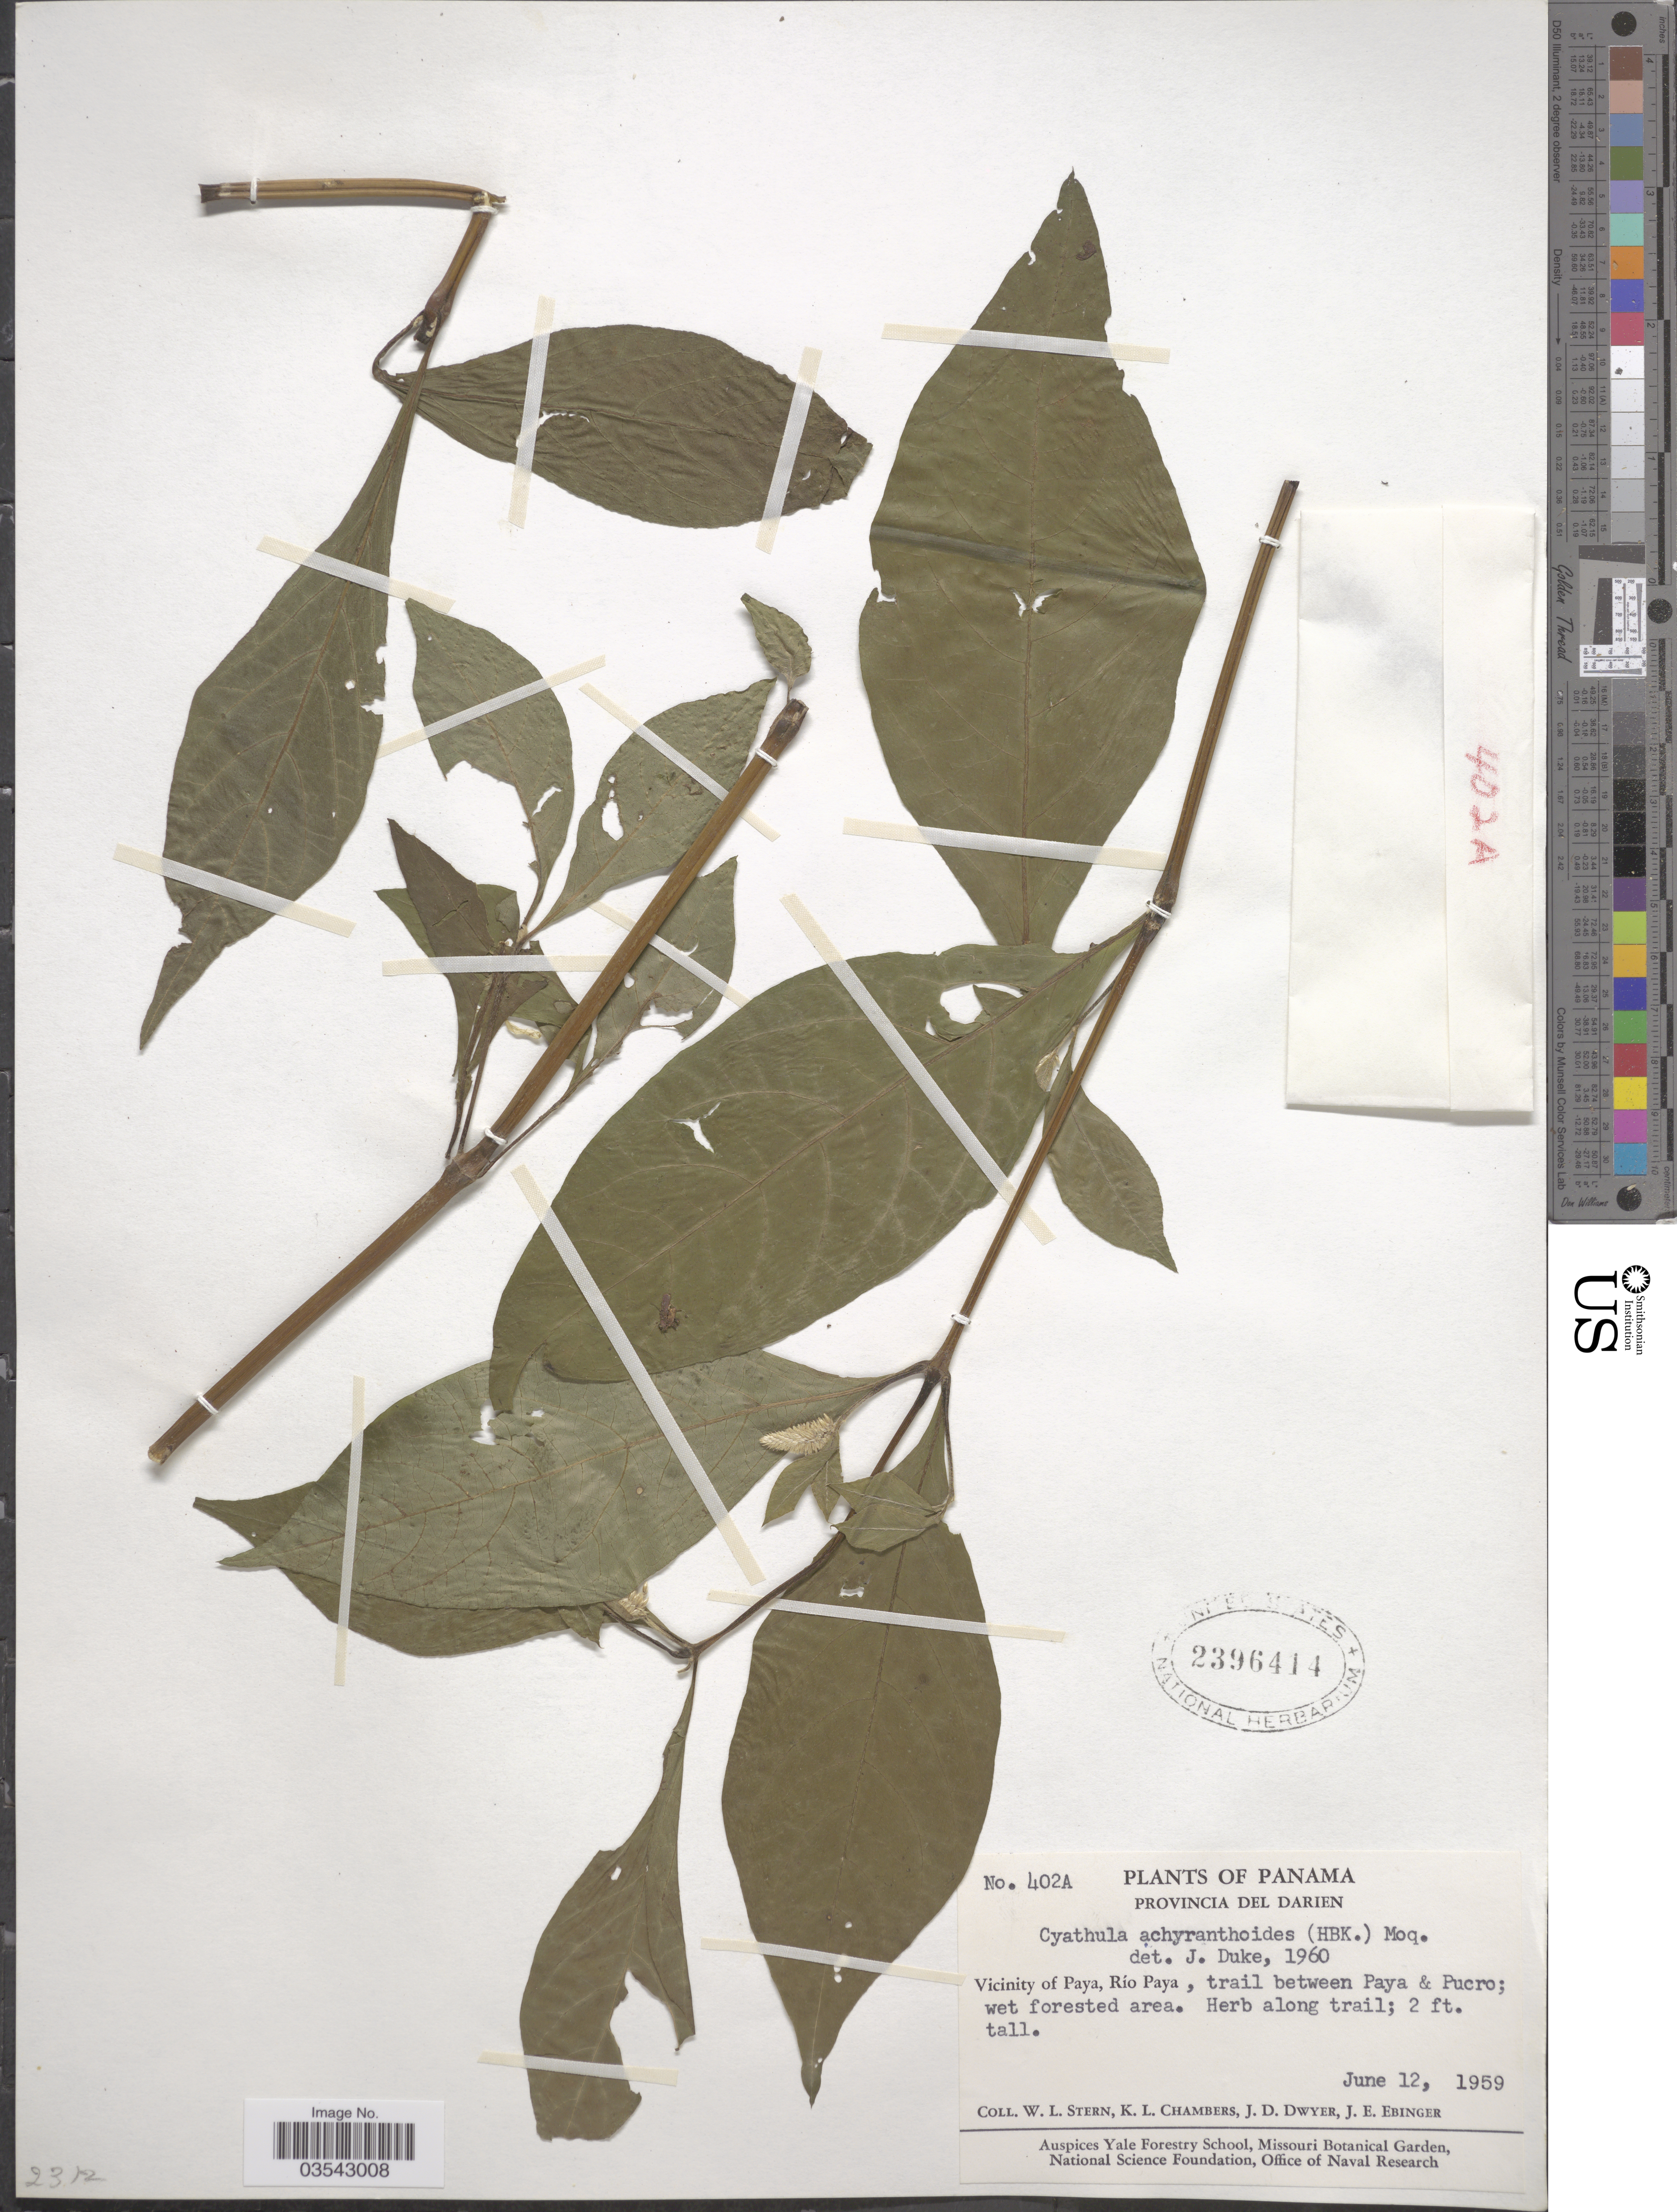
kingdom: Plantae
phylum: Tracheophyta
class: Magnoliopsida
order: Caryophyllales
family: Amaranthaceae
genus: Cyathula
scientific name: Cyathula achyranthoides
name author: (Kunth) Moq.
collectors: W. L. Stern, K. Chambers, J. D. Dwyer & J. Ebinger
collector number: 402A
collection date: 1959-06-12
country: Panama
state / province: Darién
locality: Vicinity of Paya, Río Paya, trail between Paya & Pucro.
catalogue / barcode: US 2396414